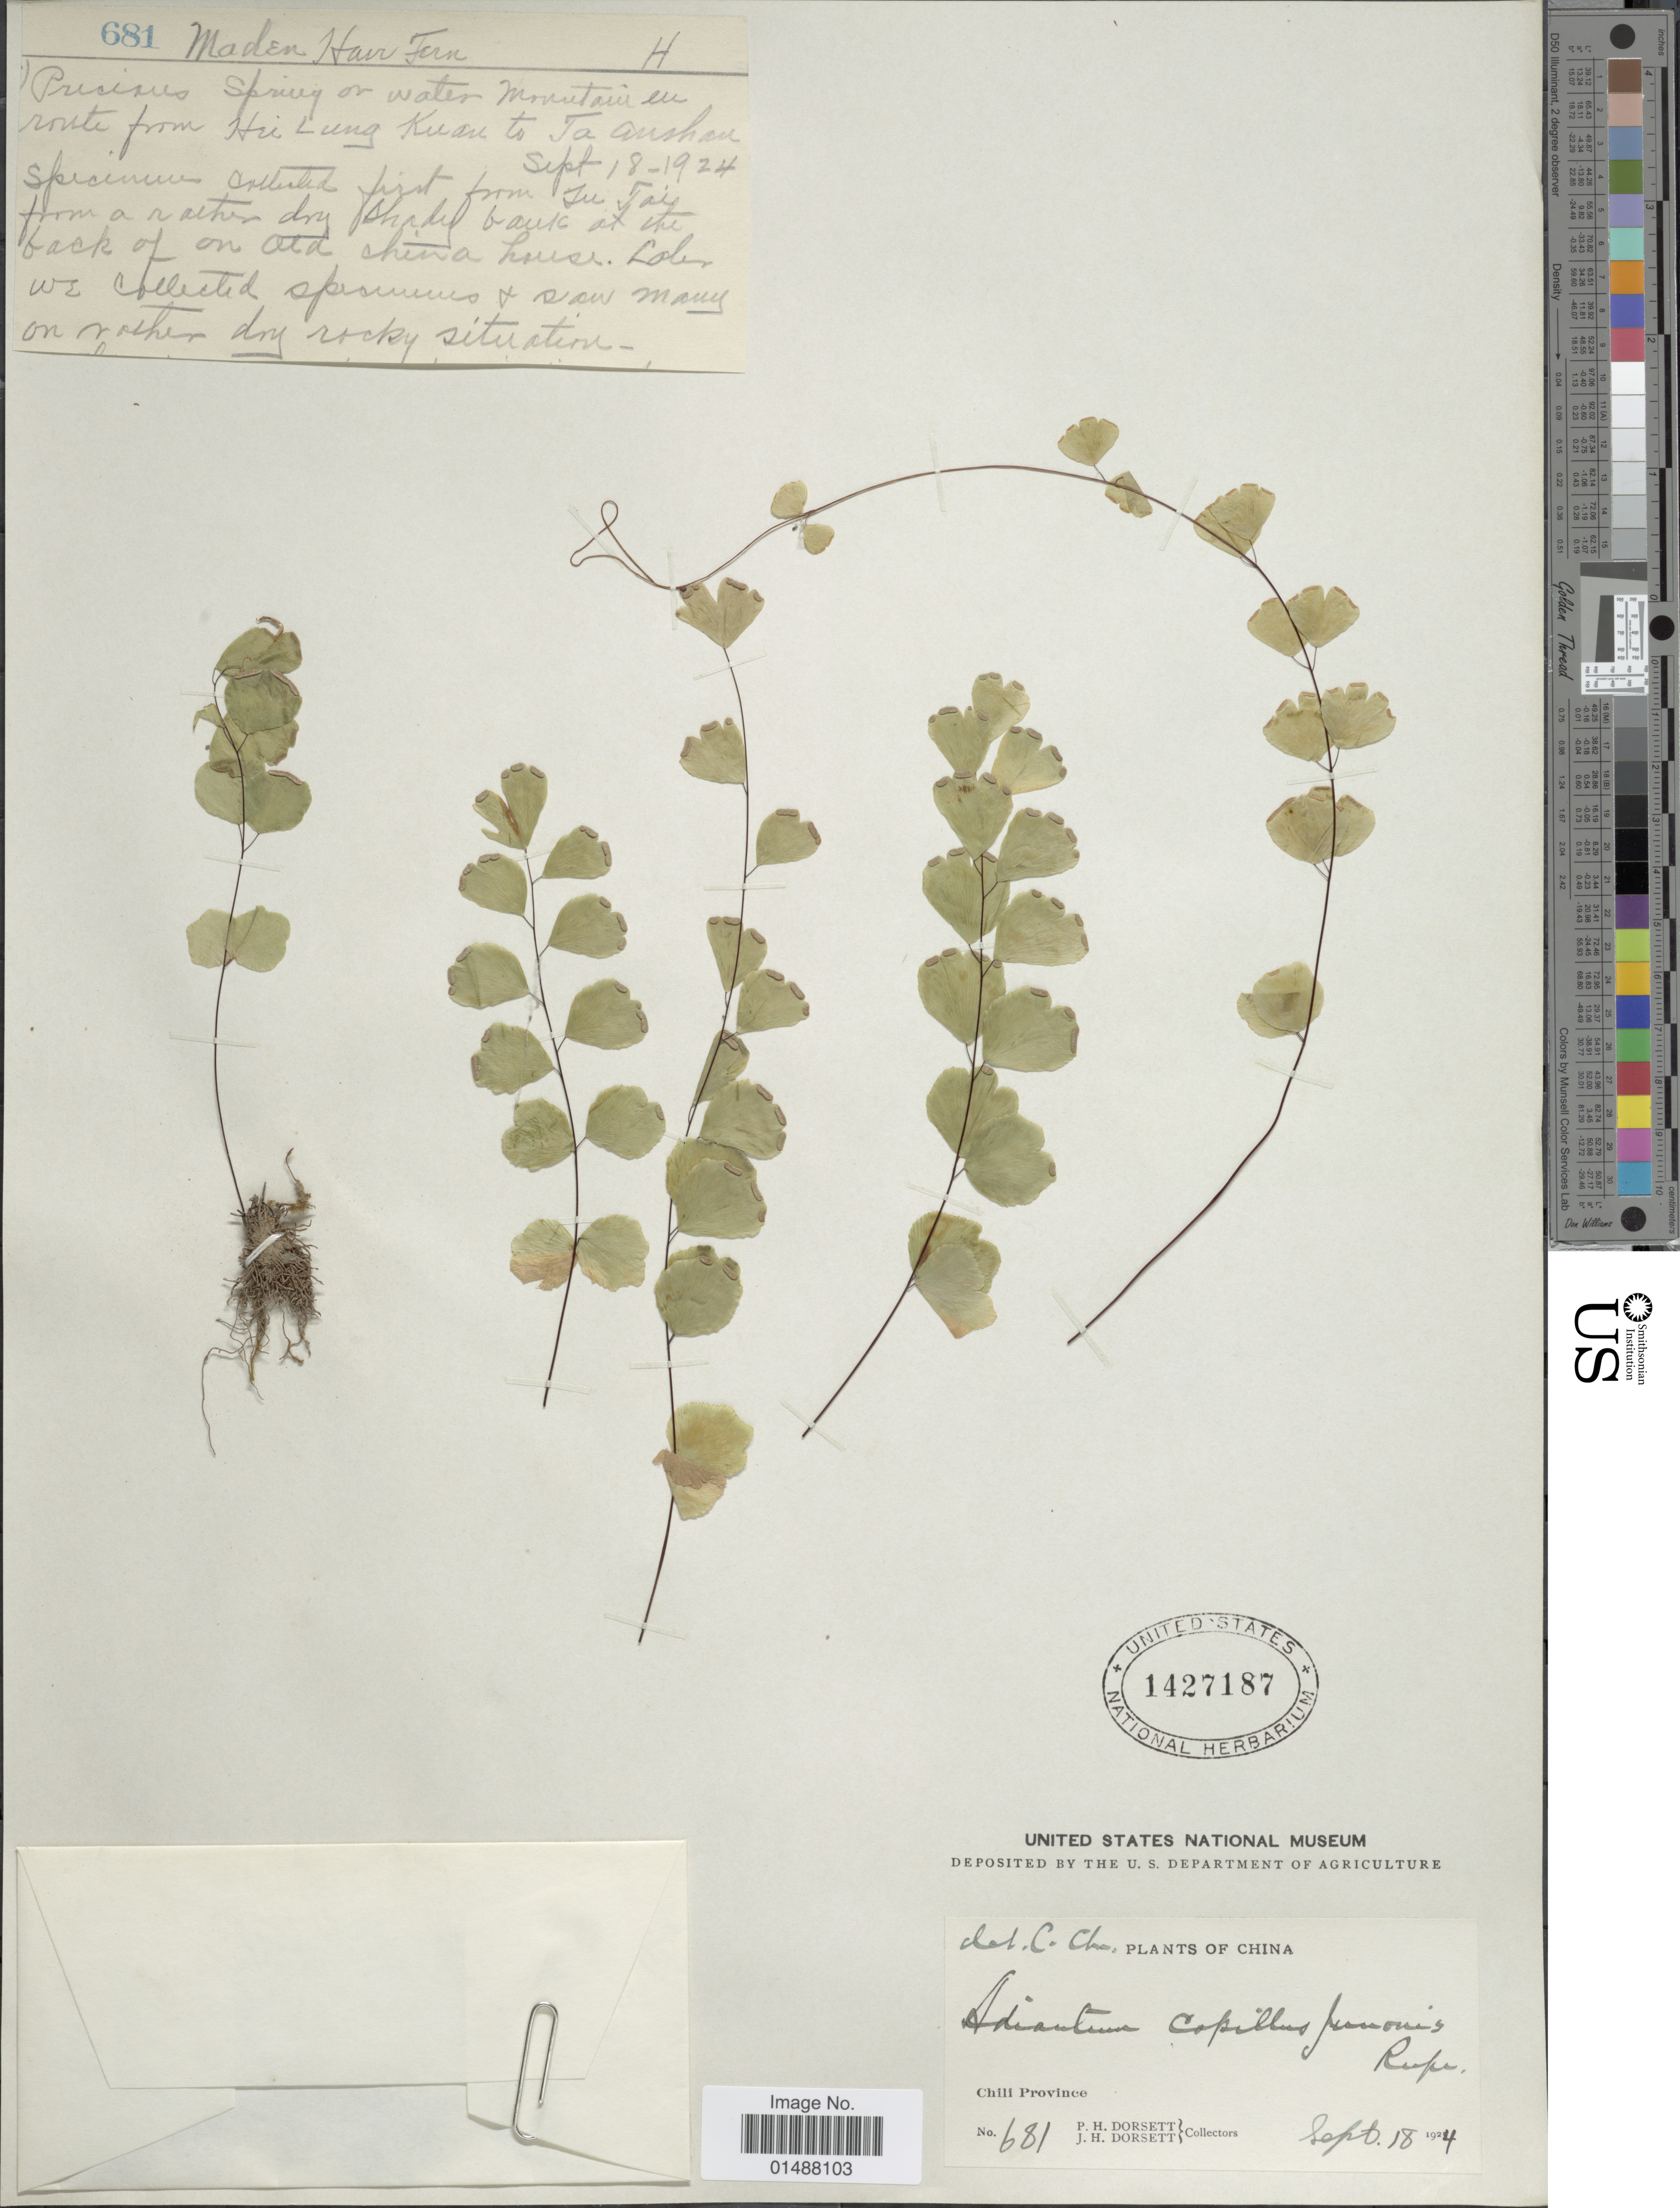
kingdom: Plantae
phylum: Tracheophyta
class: Polypodiopsida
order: Polypodiales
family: Pteridaceae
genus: Adiantum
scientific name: Adiantum capillus-veneris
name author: L.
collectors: P. H. Dorsett & J. Dorsett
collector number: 681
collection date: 1924-09-18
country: China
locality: Maden Hair Fern, Chili Province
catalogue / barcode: US 1427187